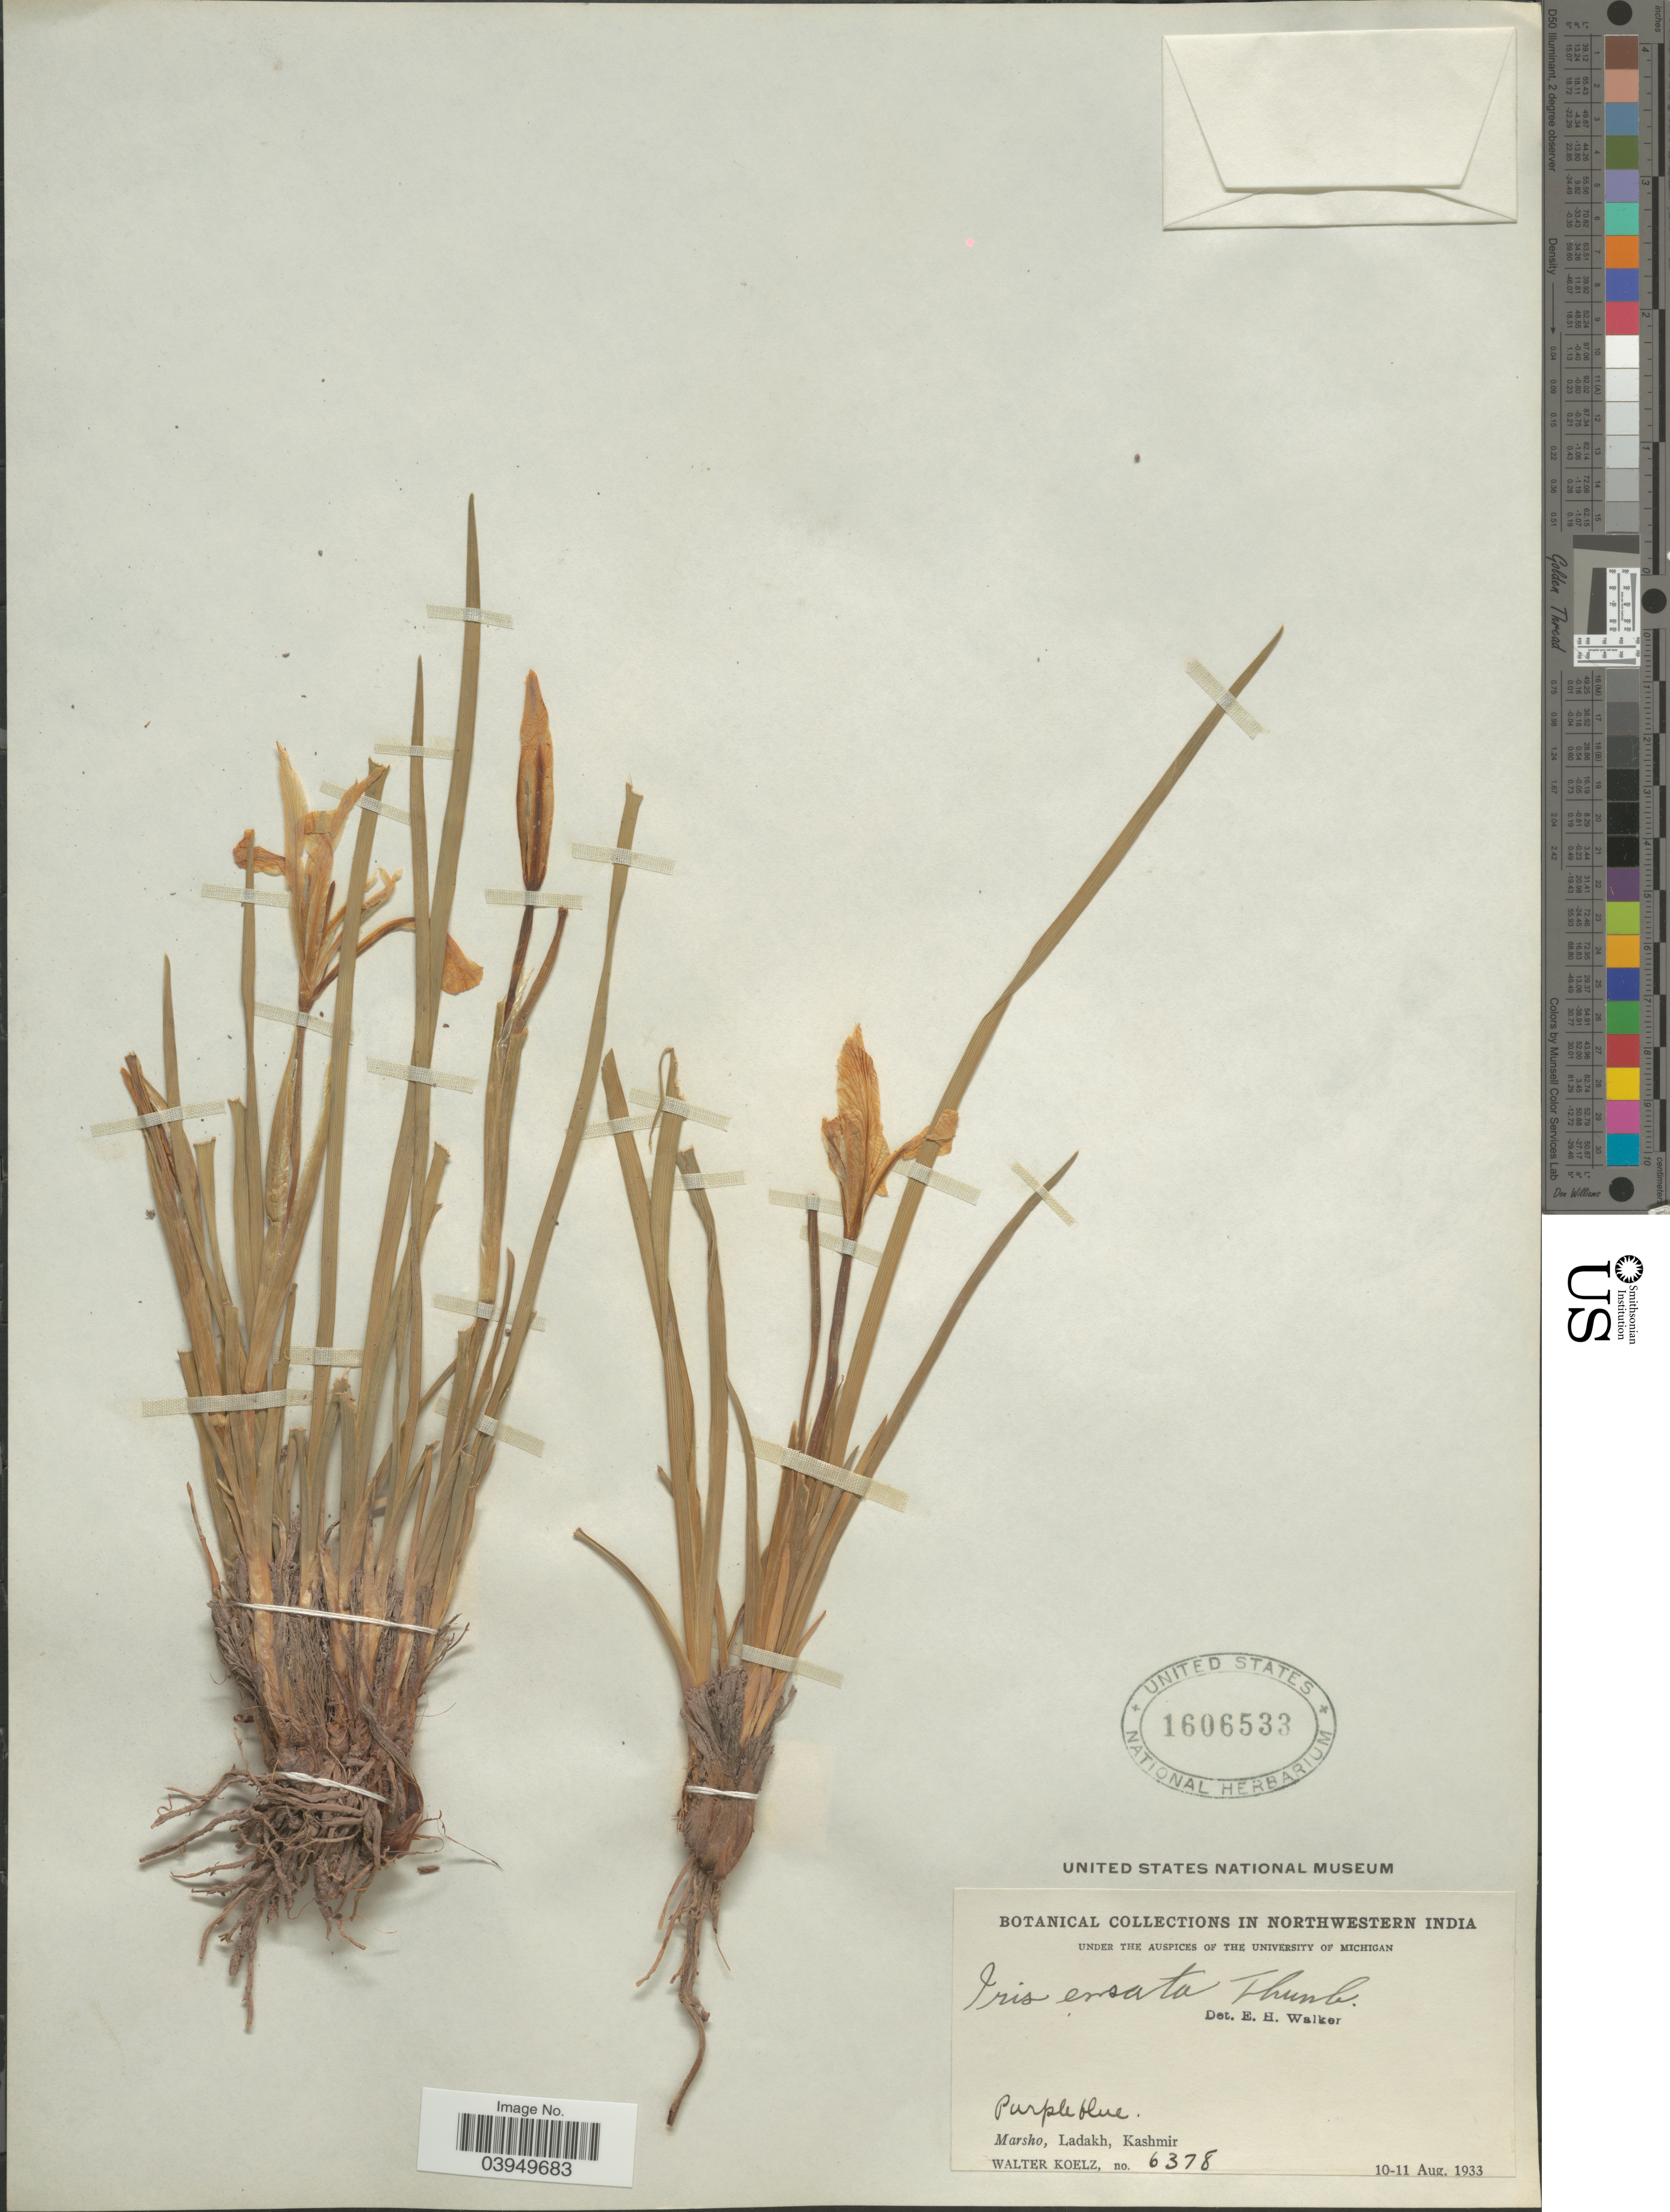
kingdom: Plantae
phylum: Tracheophyta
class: Liliopsida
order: Asparagales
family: Iridaceae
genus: Iris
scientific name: Iris ensata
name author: Thunb.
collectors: W. N. Koelz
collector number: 6378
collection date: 1933-08-10/1933-08-11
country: India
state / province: Jammu and Kashmir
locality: Northwestern India. Marsho, Ladakh, Kashmir.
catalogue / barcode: US 1606533